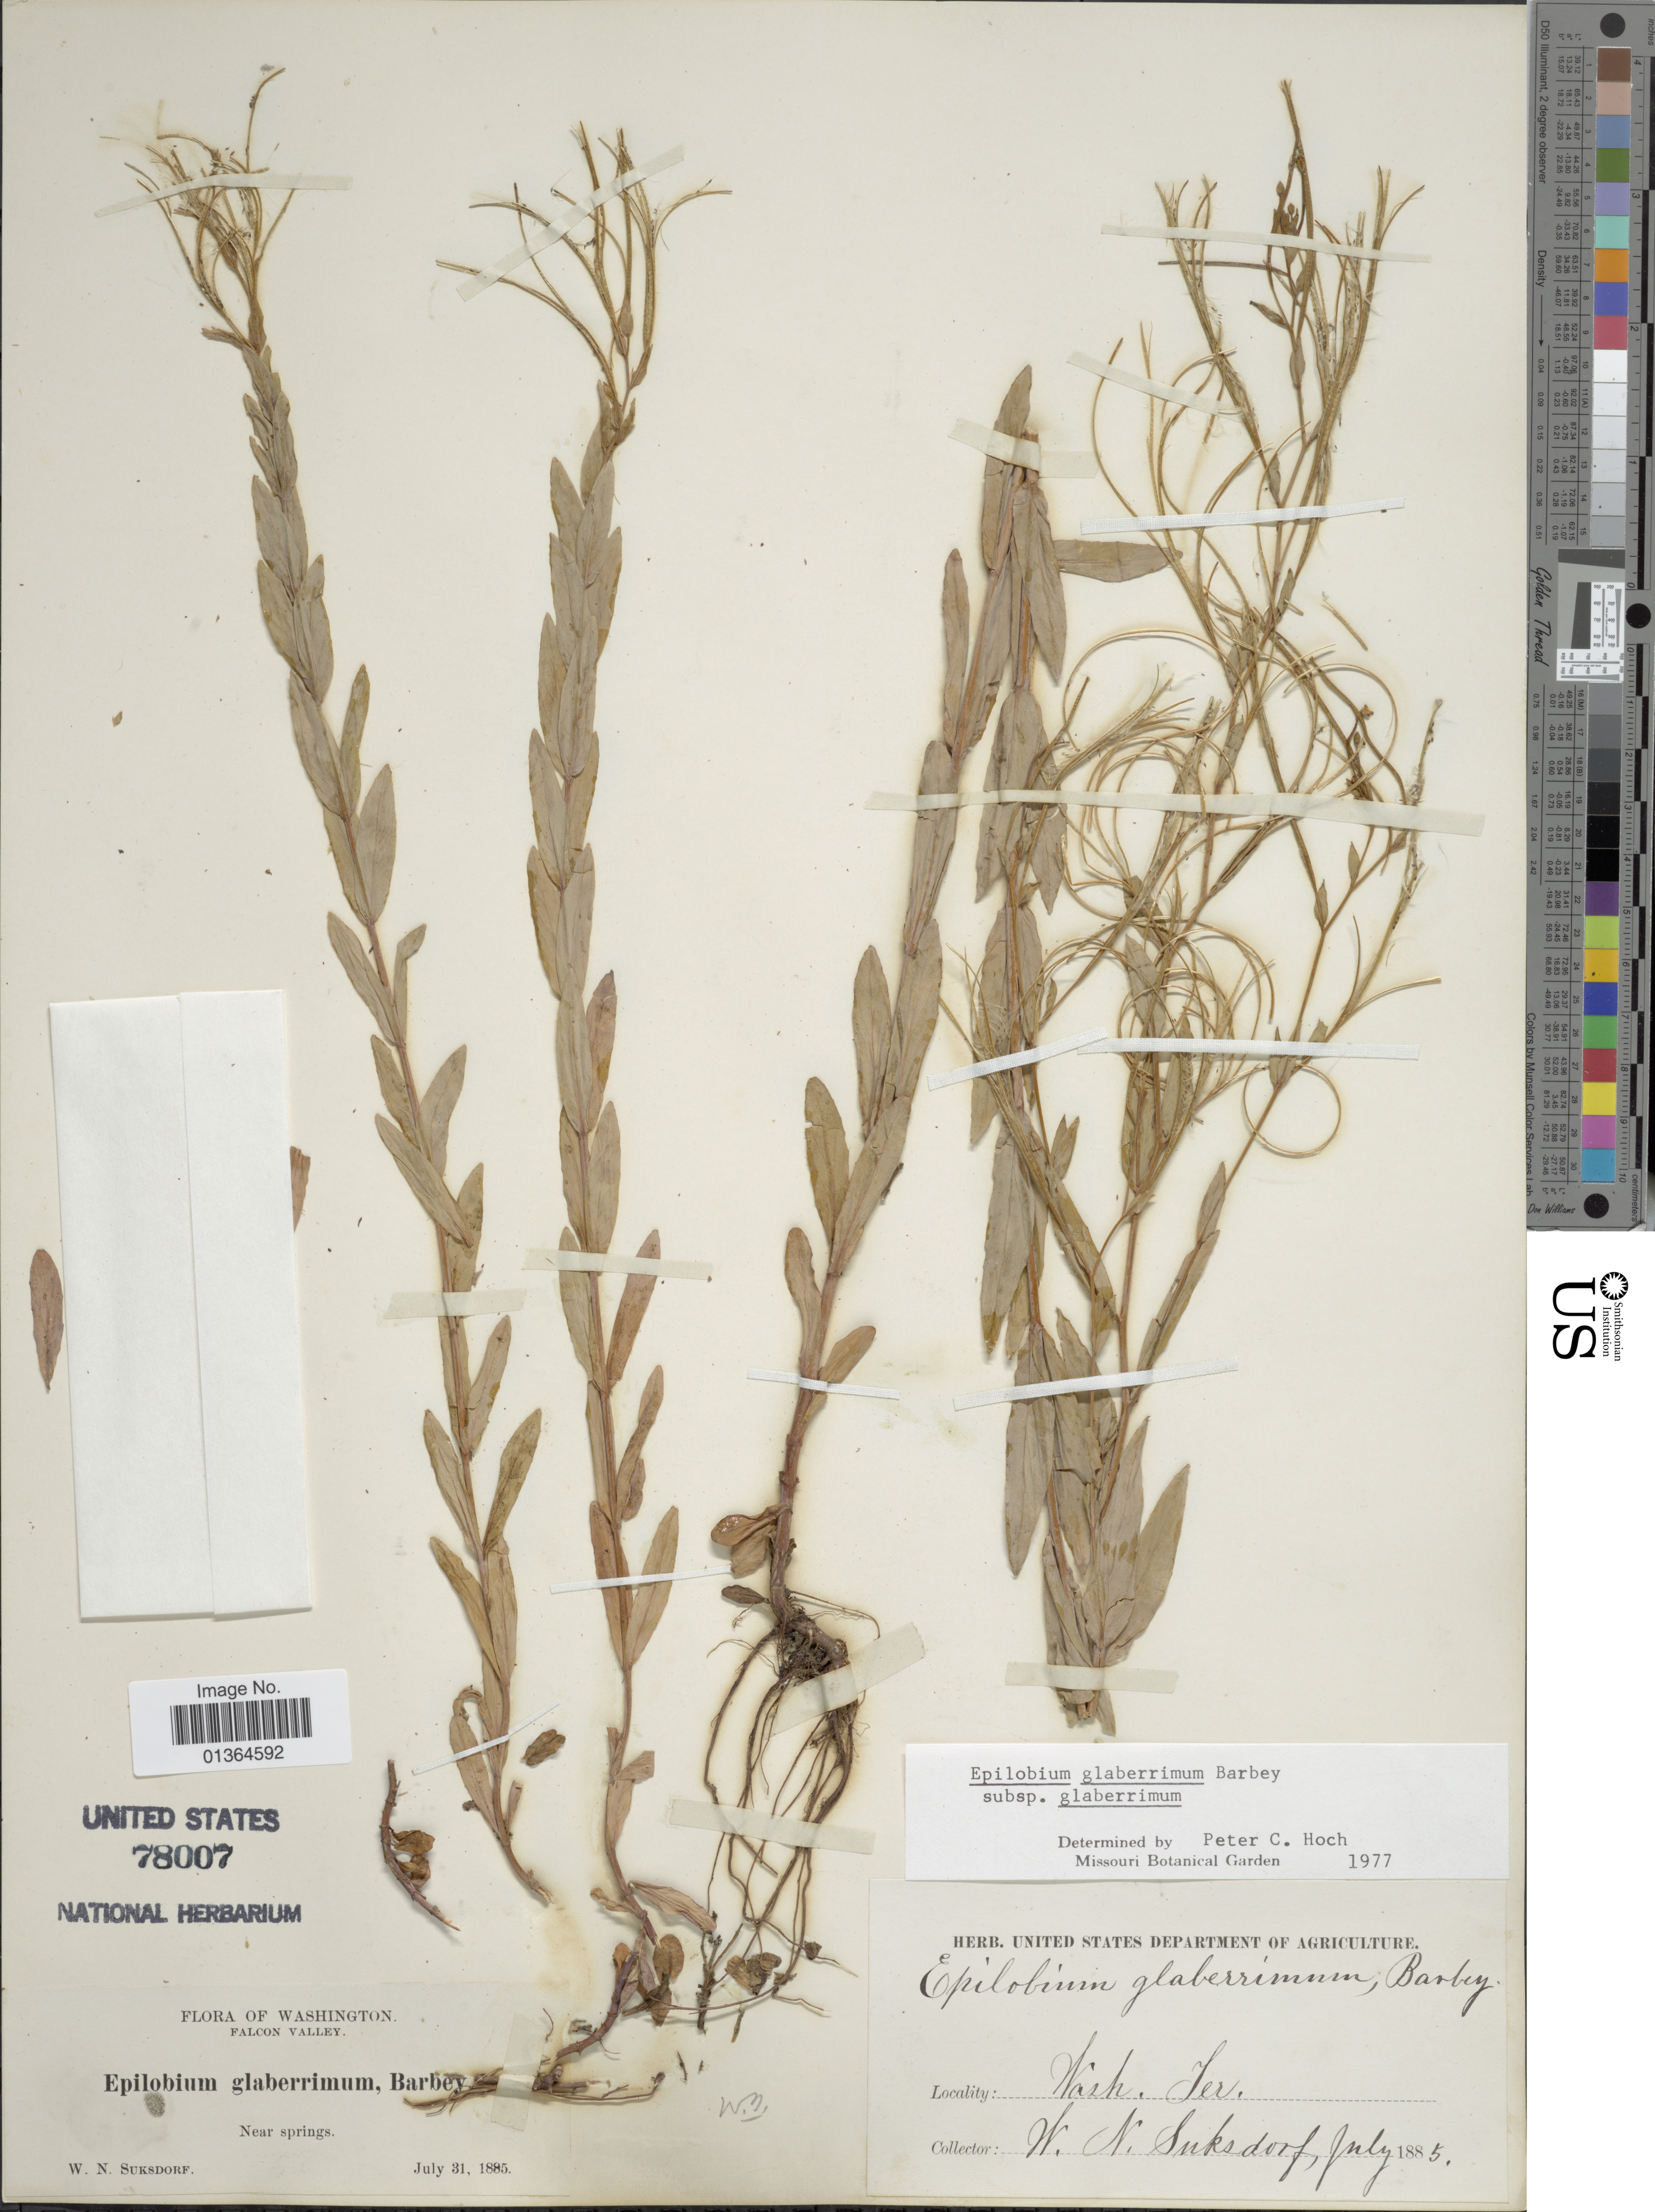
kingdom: Plantae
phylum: Tracheophyta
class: Magnoliopsida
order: Myrtales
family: Onagraceae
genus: Epilobium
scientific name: Epilobium glaberrimum subsp. glaberrimum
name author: Barbey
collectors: W. N. Suksdorf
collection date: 1885-07-31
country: United States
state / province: Washington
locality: Falcon Valley.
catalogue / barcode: US 78007